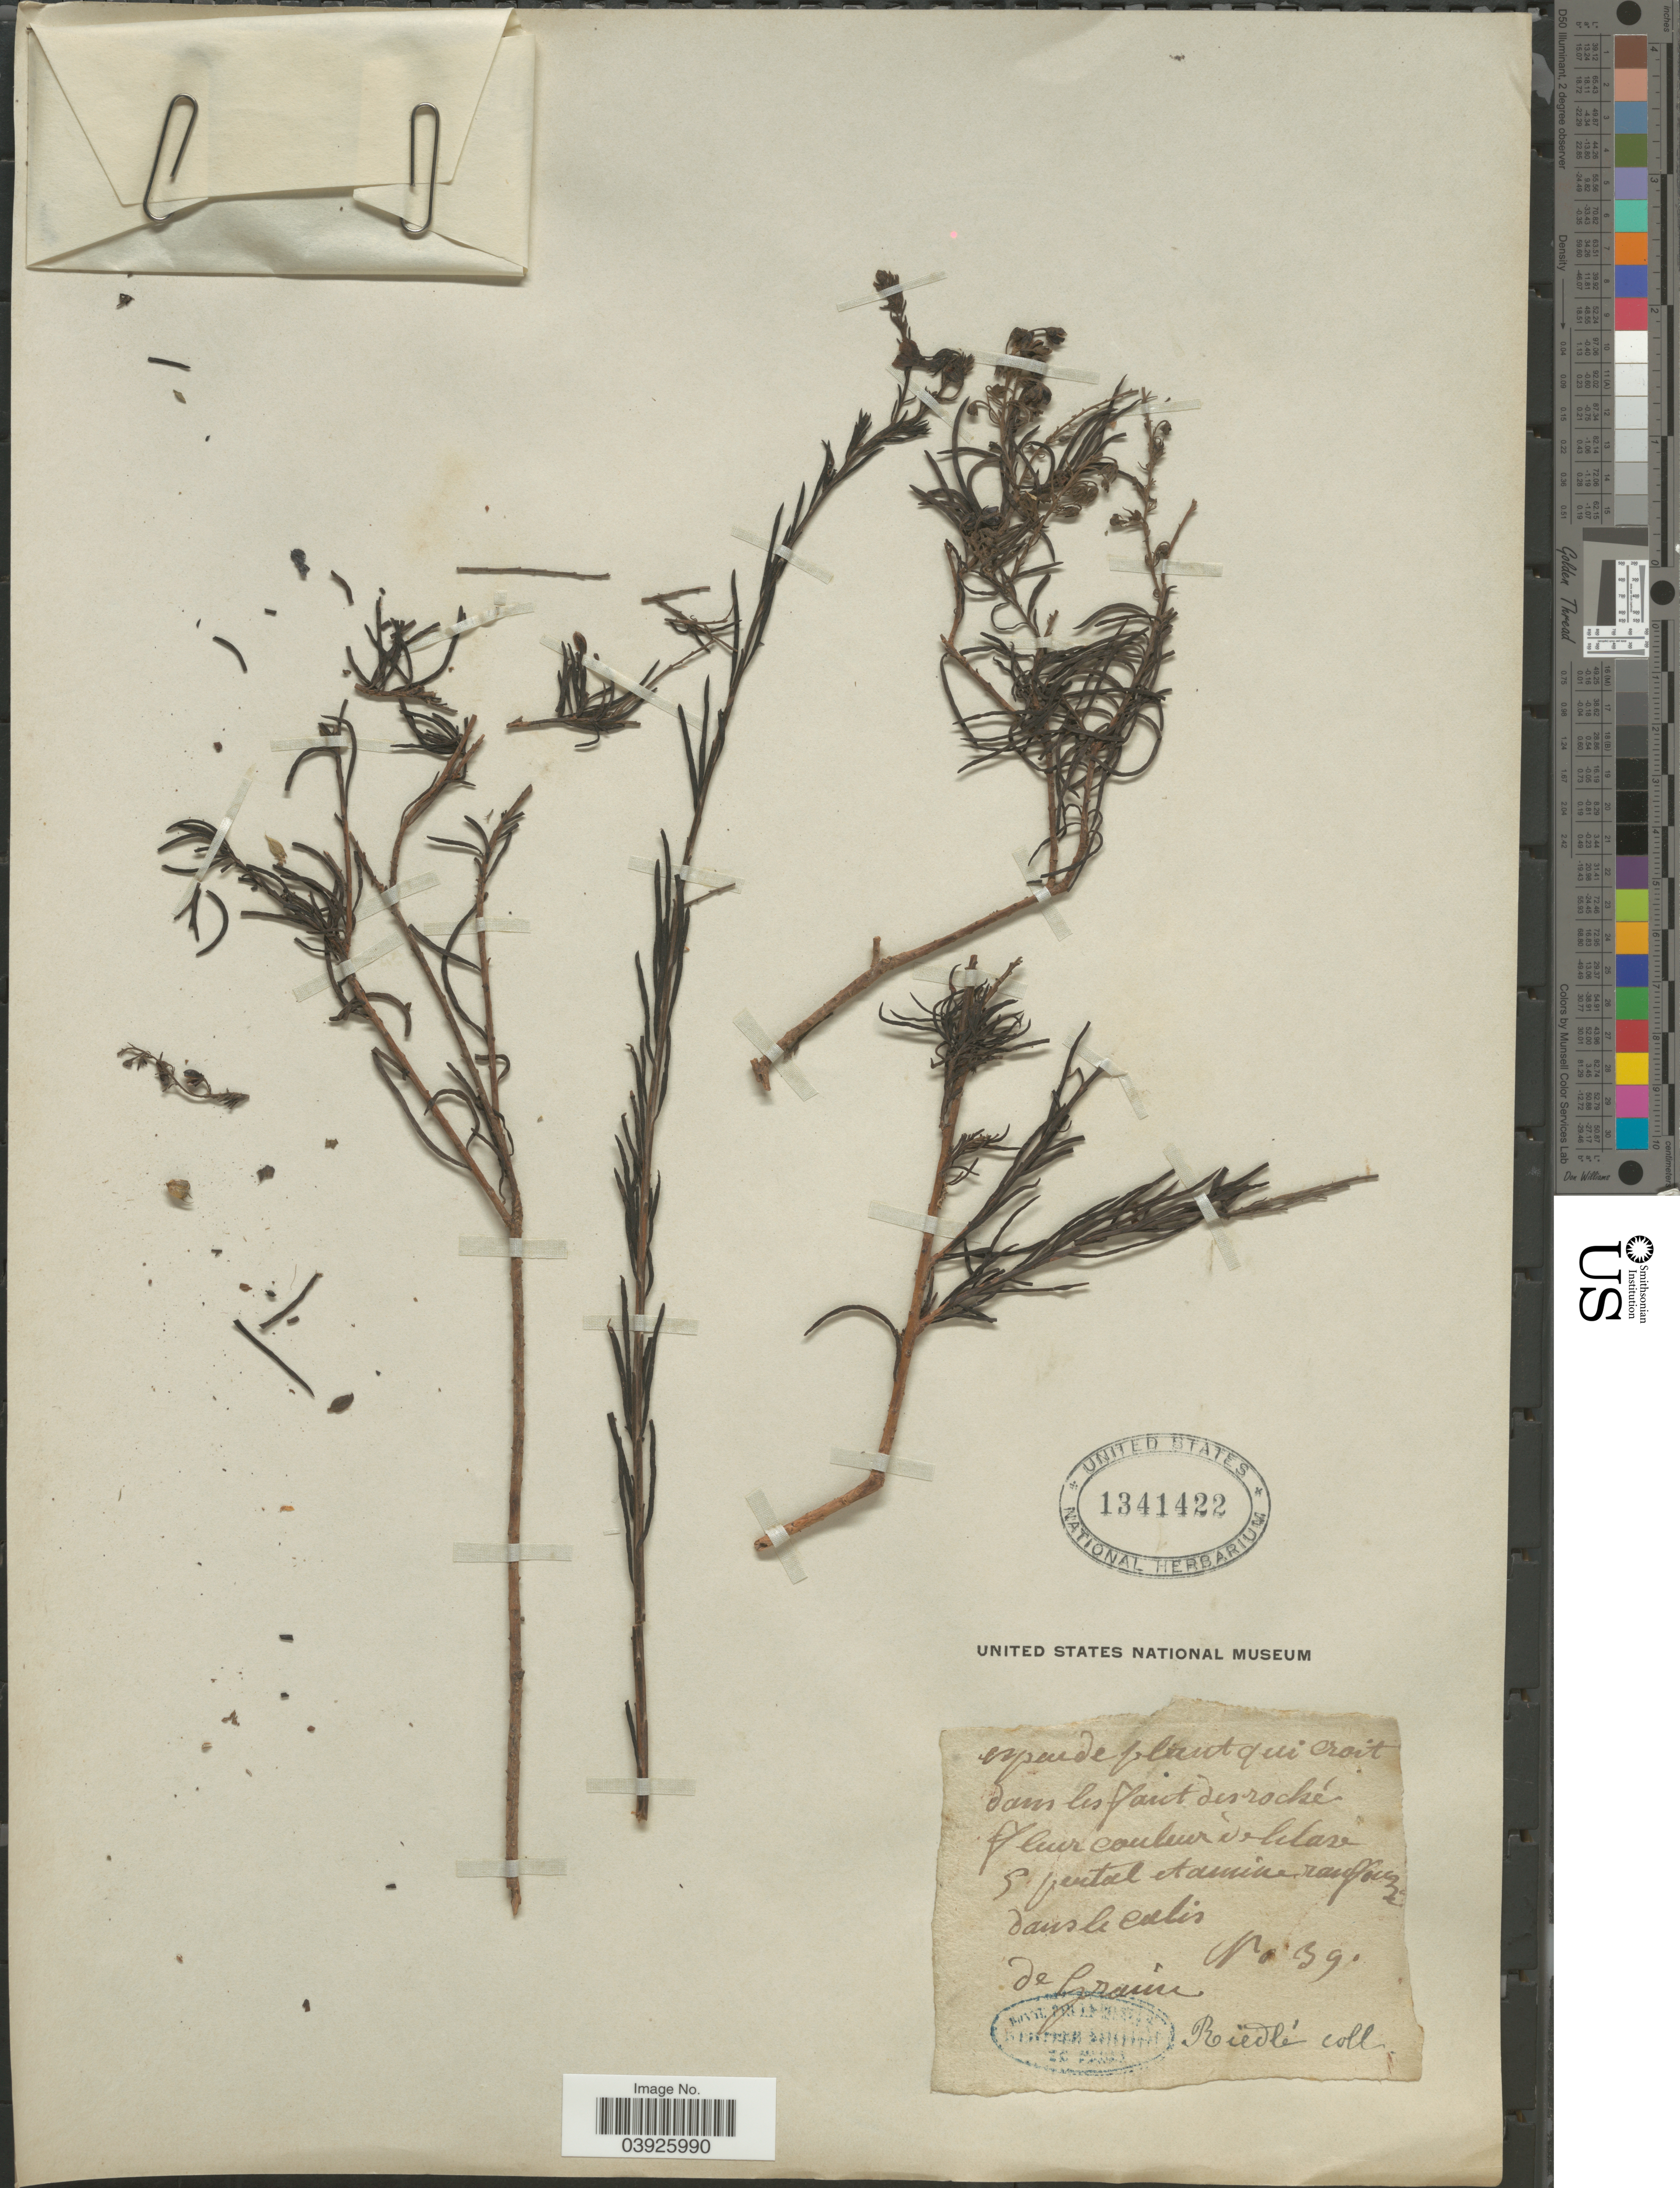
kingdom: Plantae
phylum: Tracheophyta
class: Magnoliopsida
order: Lamiales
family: Scrophulariaceae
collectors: -. Riedle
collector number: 39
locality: De Graine.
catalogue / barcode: US 1341422